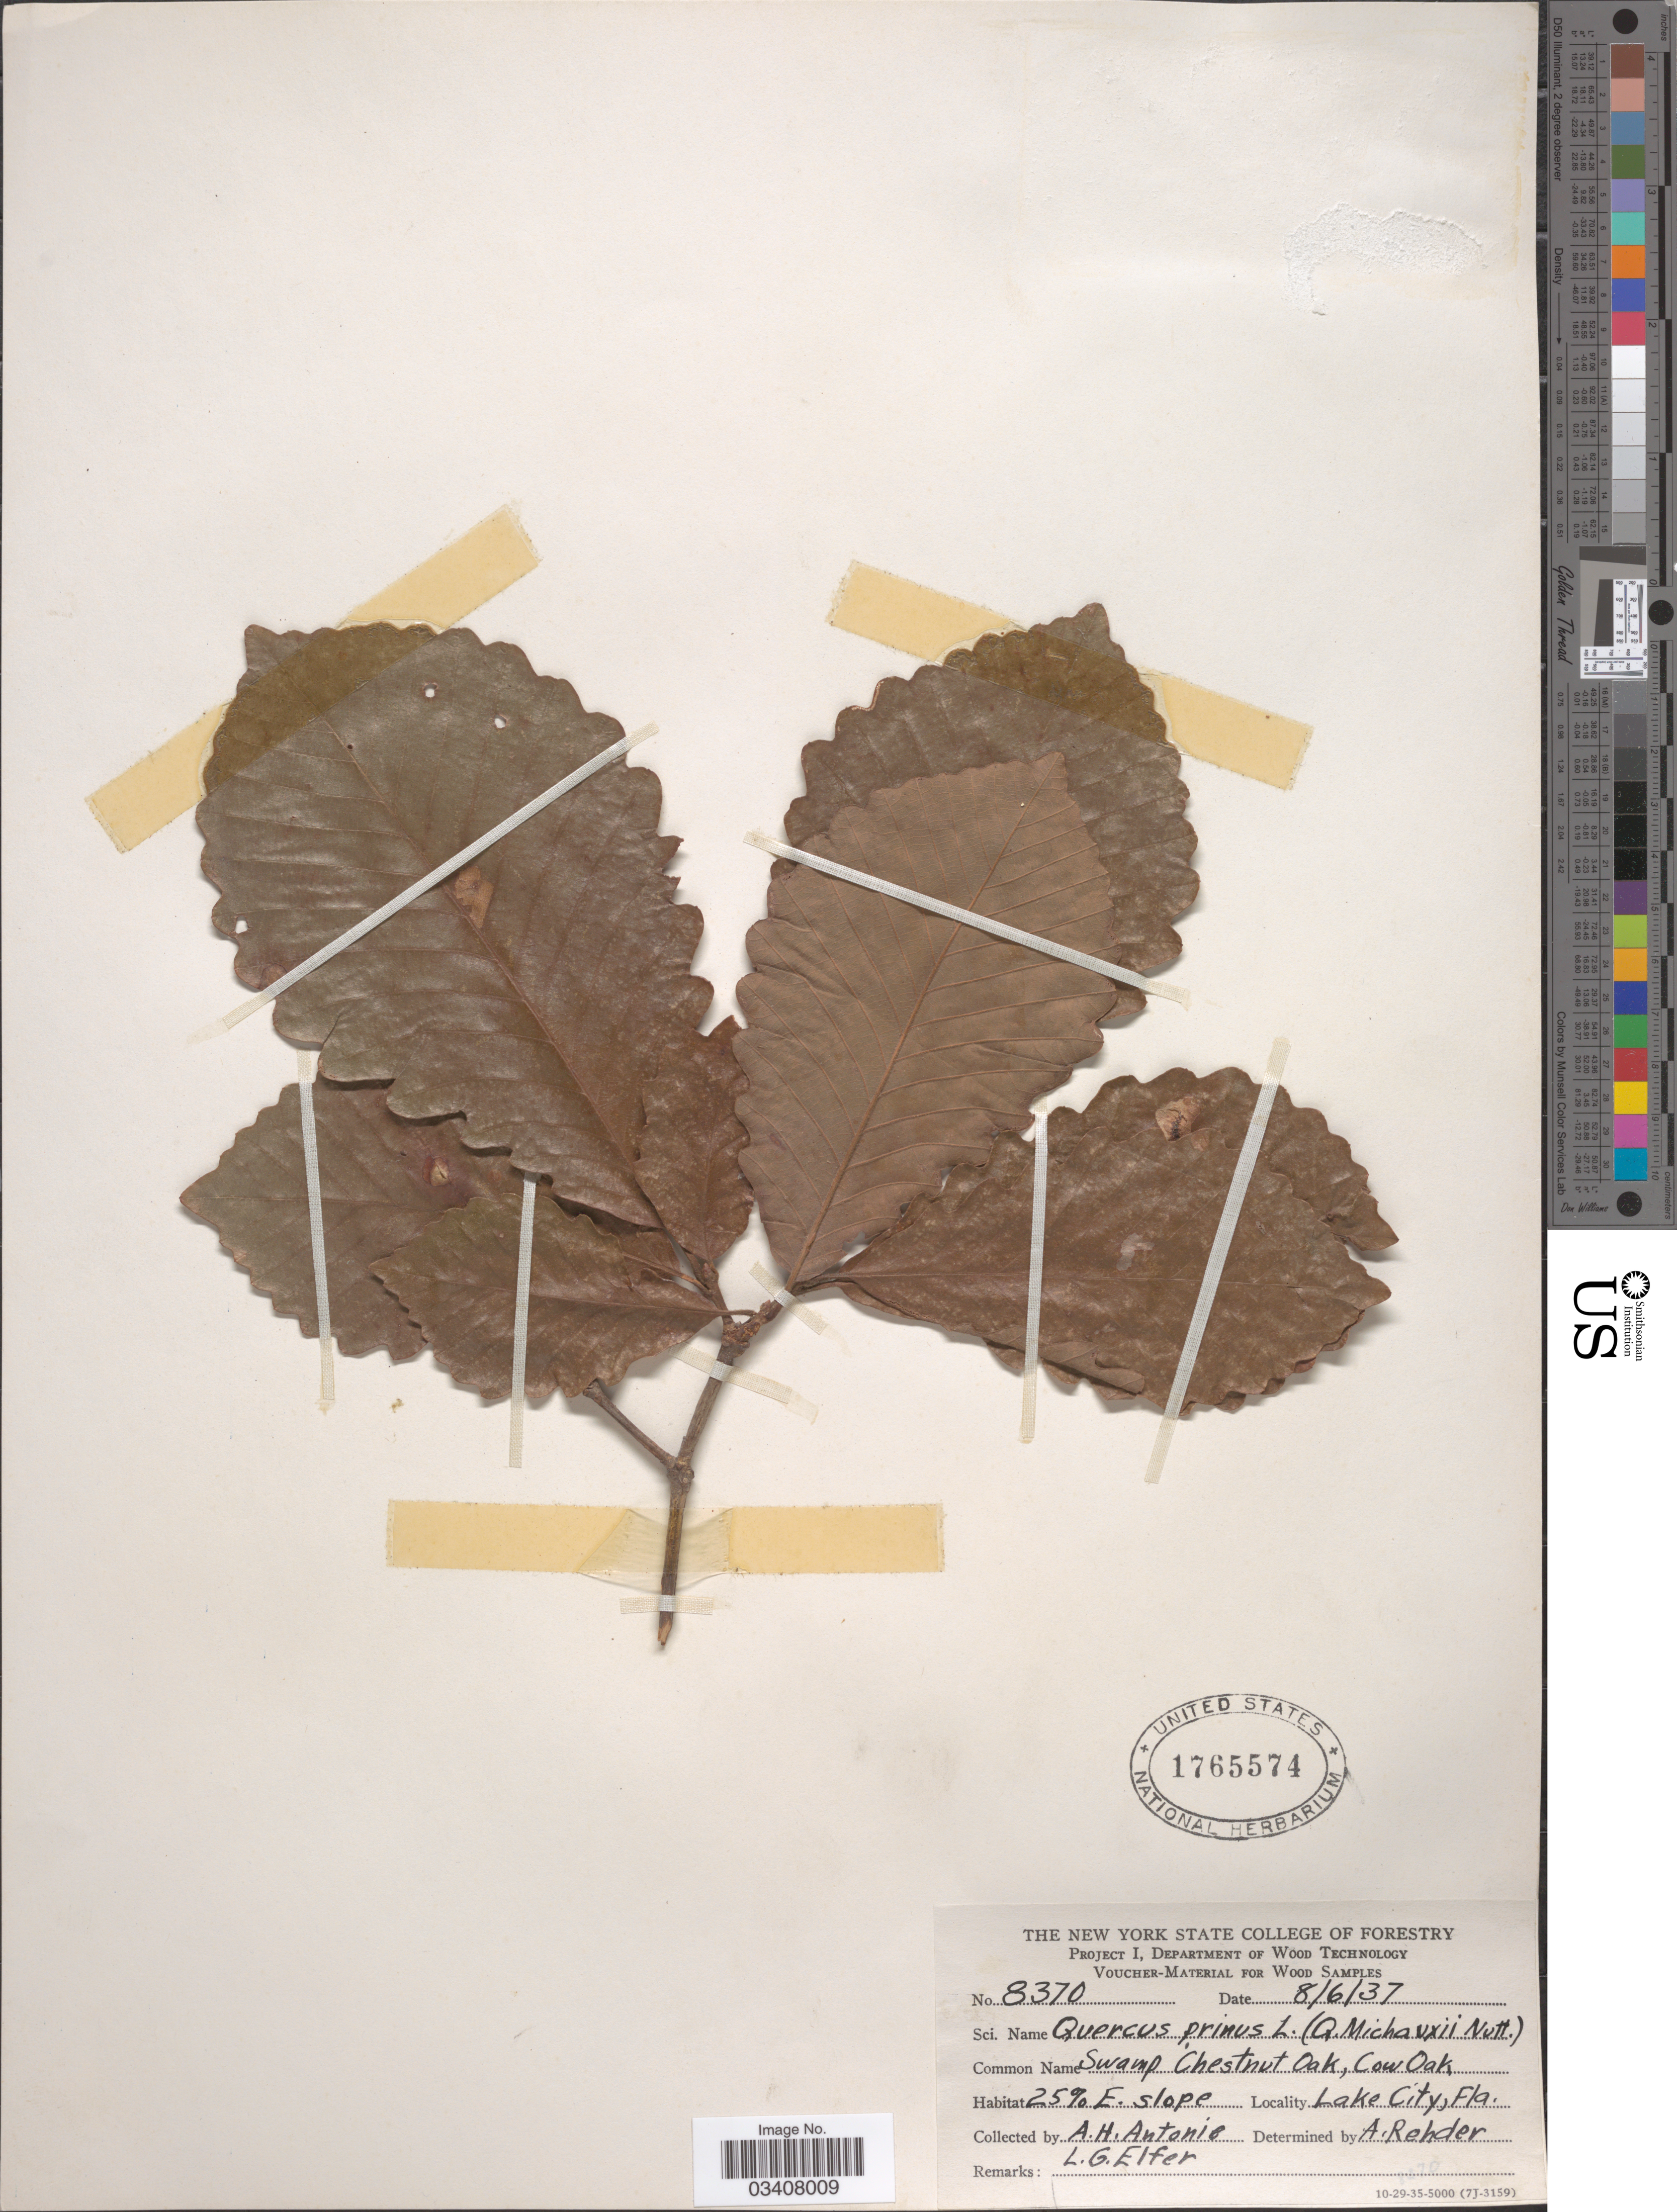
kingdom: Plantae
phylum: Tracheophyta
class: Magnoliopsida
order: Fagales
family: Fagaceae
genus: Quercus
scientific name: Quercus michauxii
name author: Nutt.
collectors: A. Antonie & L. Elfer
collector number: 8370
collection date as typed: Transcribed d/m/y: 6/8/37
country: United States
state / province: Florida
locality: Swamp Chestnut Oak, Cow Oak. 25% E. slope. Lake City.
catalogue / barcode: US 1765574